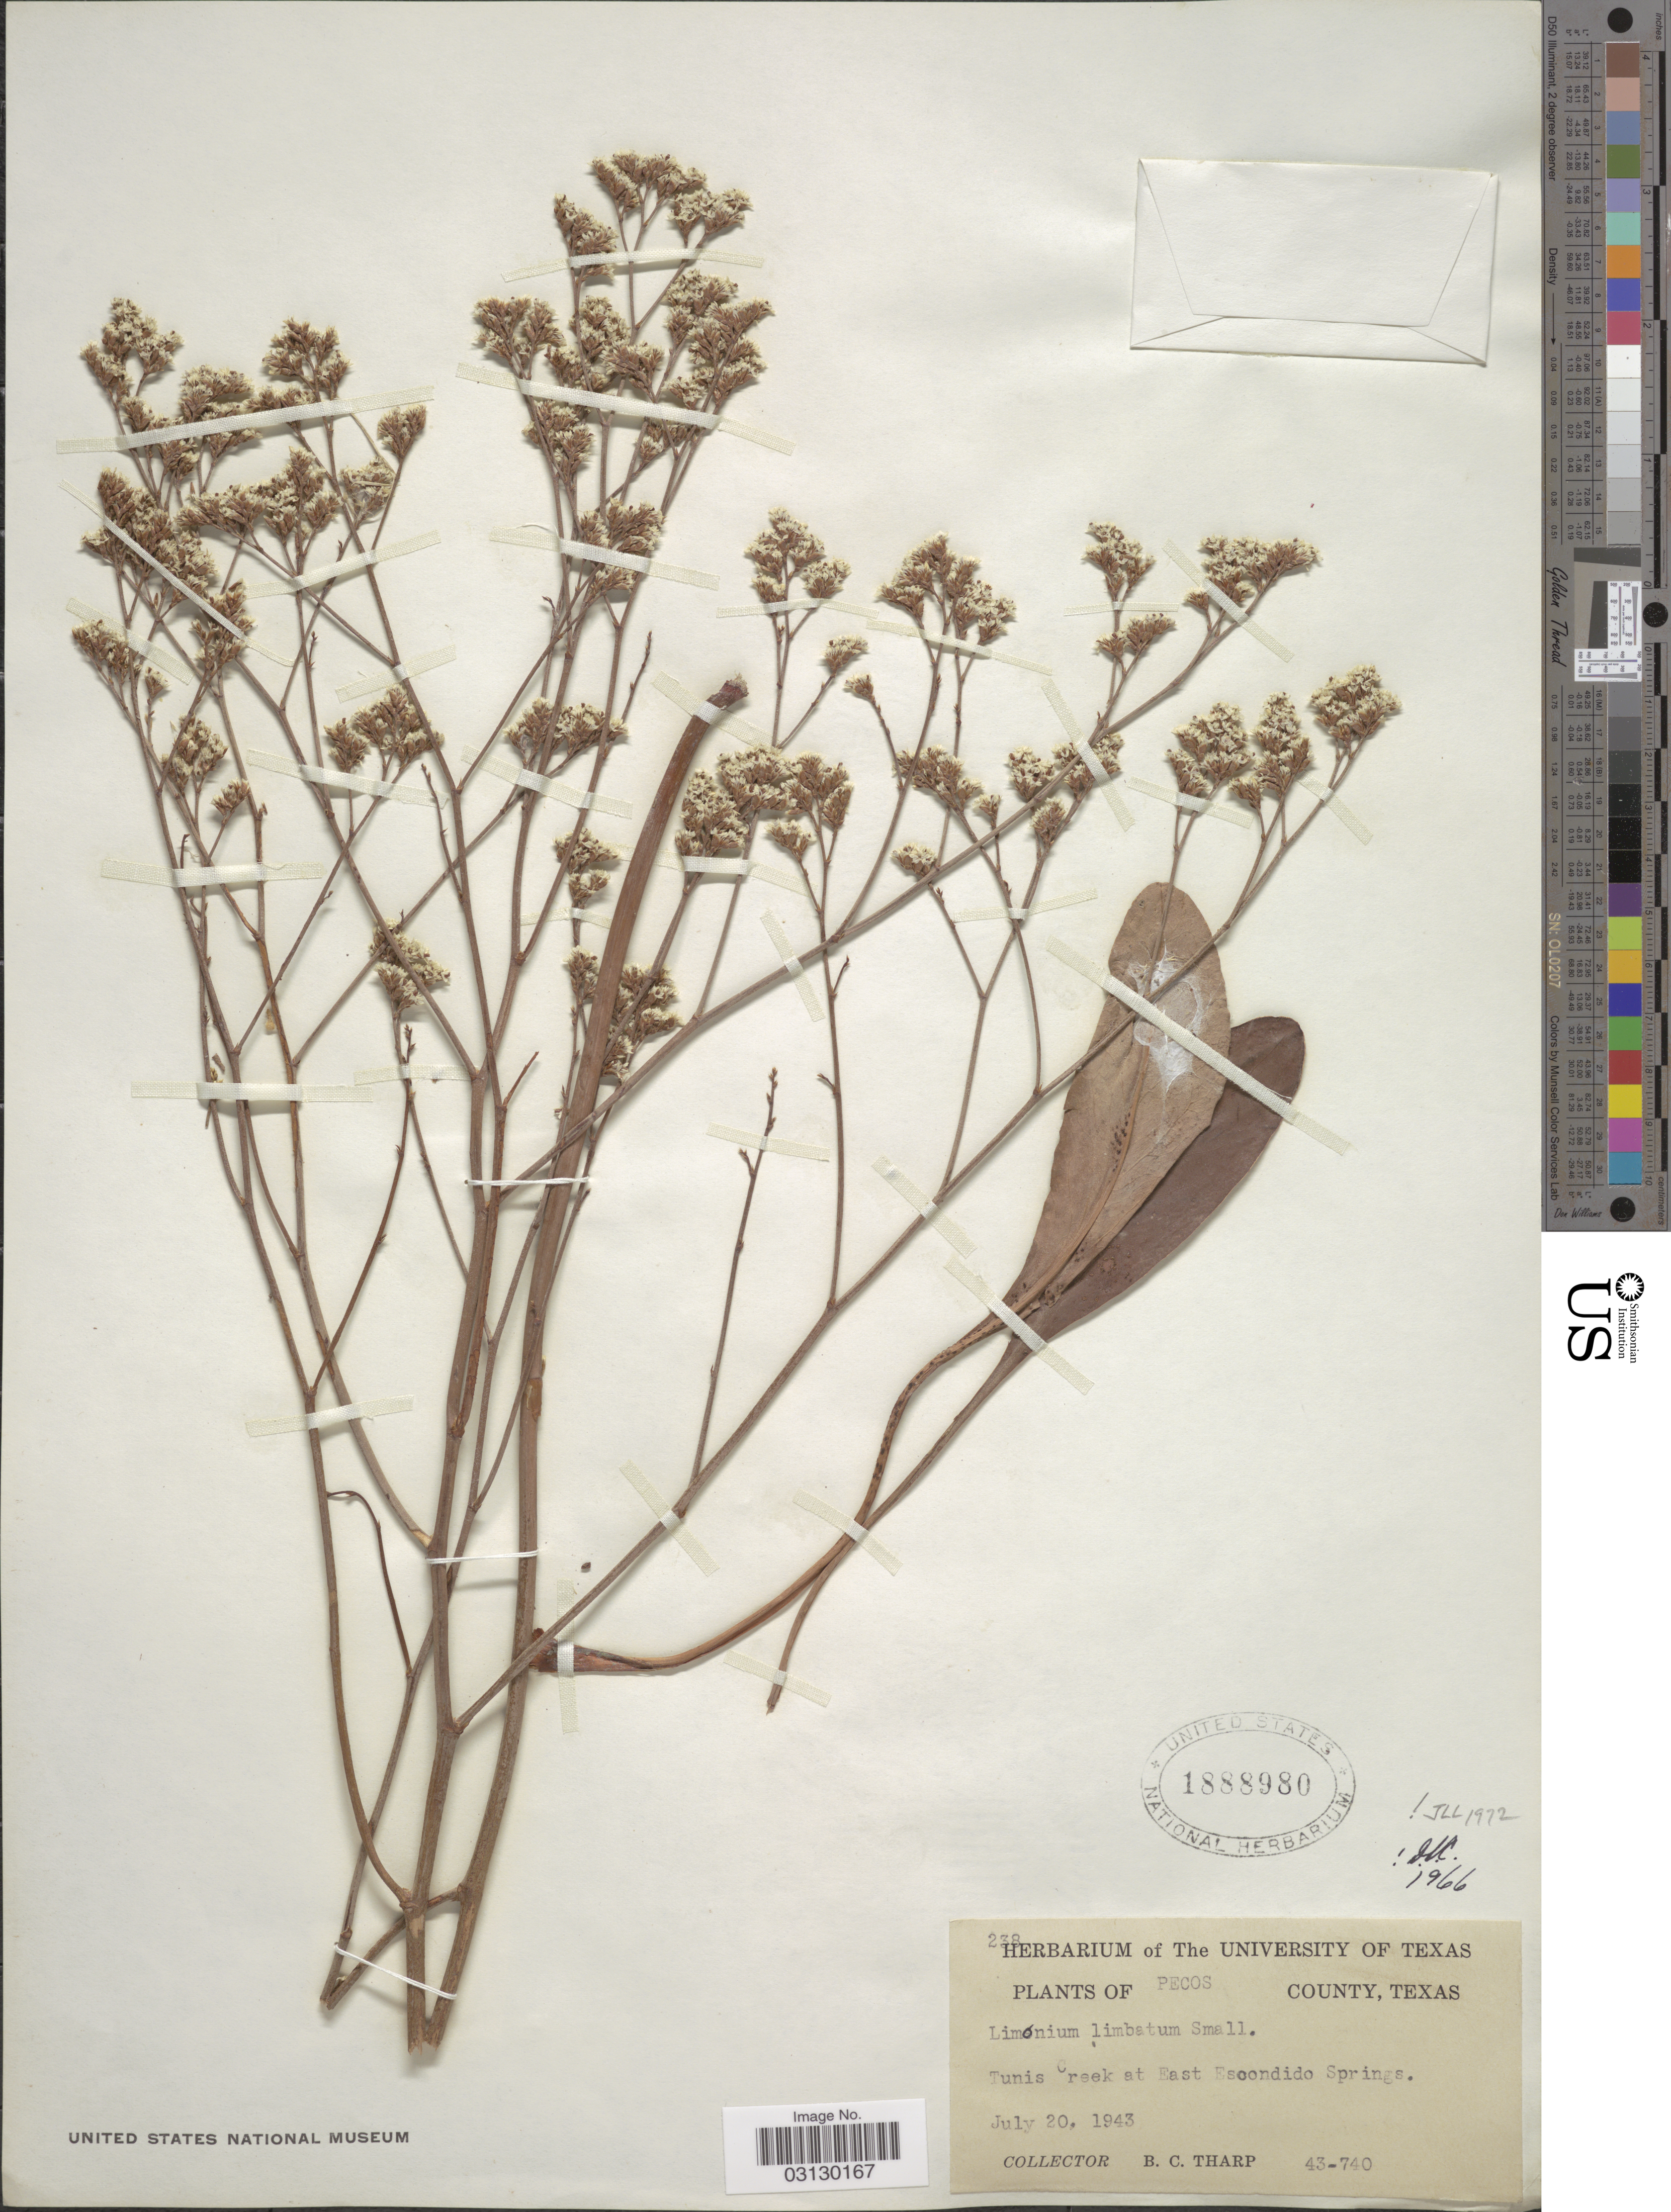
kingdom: Plantae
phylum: Tracheophyta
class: Magnoliopsida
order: Caryophyllales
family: Plumbaginaceae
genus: Limonium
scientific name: Limonium limbatum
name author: Small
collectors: B. C. Tharp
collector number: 43-740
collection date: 1943-07-20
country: United States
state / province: Texas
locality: Pecos County. Tunis Creek at East Escondido Springs.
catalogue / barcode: US 1888980